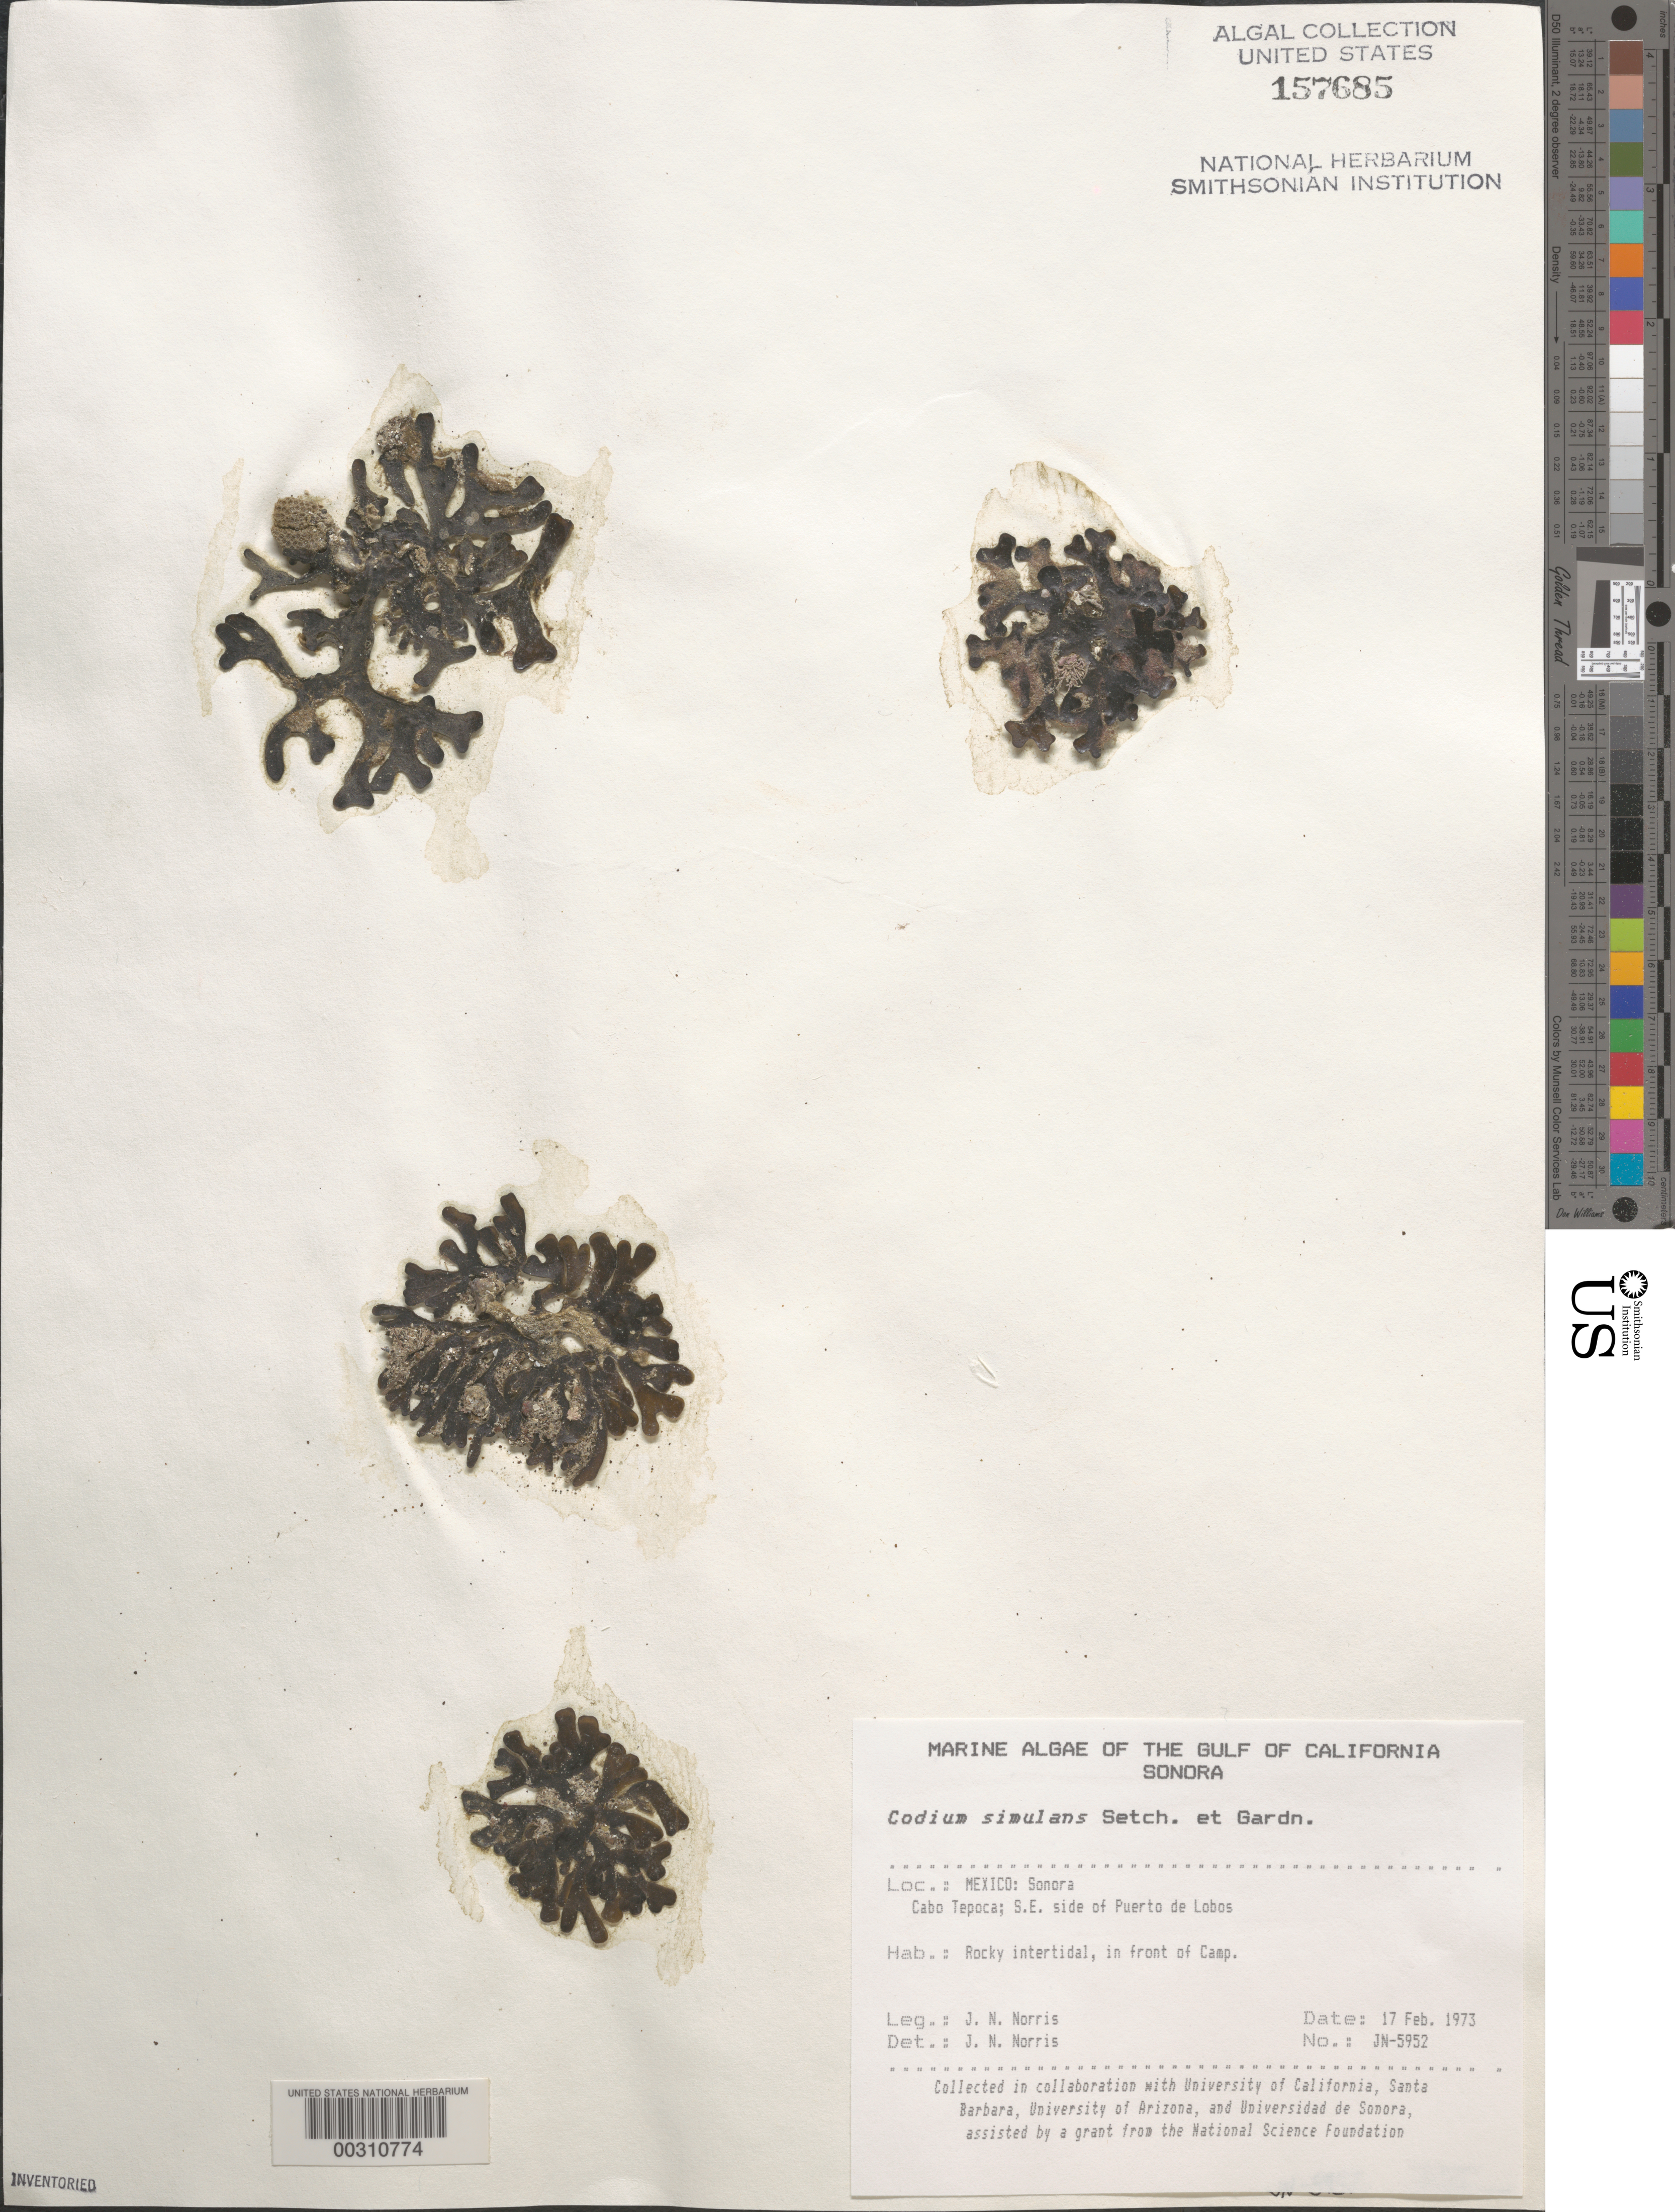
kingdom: Plantae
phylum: Chlorophyta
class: Ulvophyceae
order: Bryopsidales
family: Codiaceae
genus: Codium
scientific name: Codium simulans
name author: Setch. & N.L. Gardner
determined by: Norris, James N.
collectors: J. N. Norris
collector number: JN-5952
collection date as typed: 17 Feb 1973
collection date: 1973-02-17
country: Mexico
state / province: Sonora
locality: Cabo Tepoca, Puerto de Lobos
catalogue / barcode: US 157685